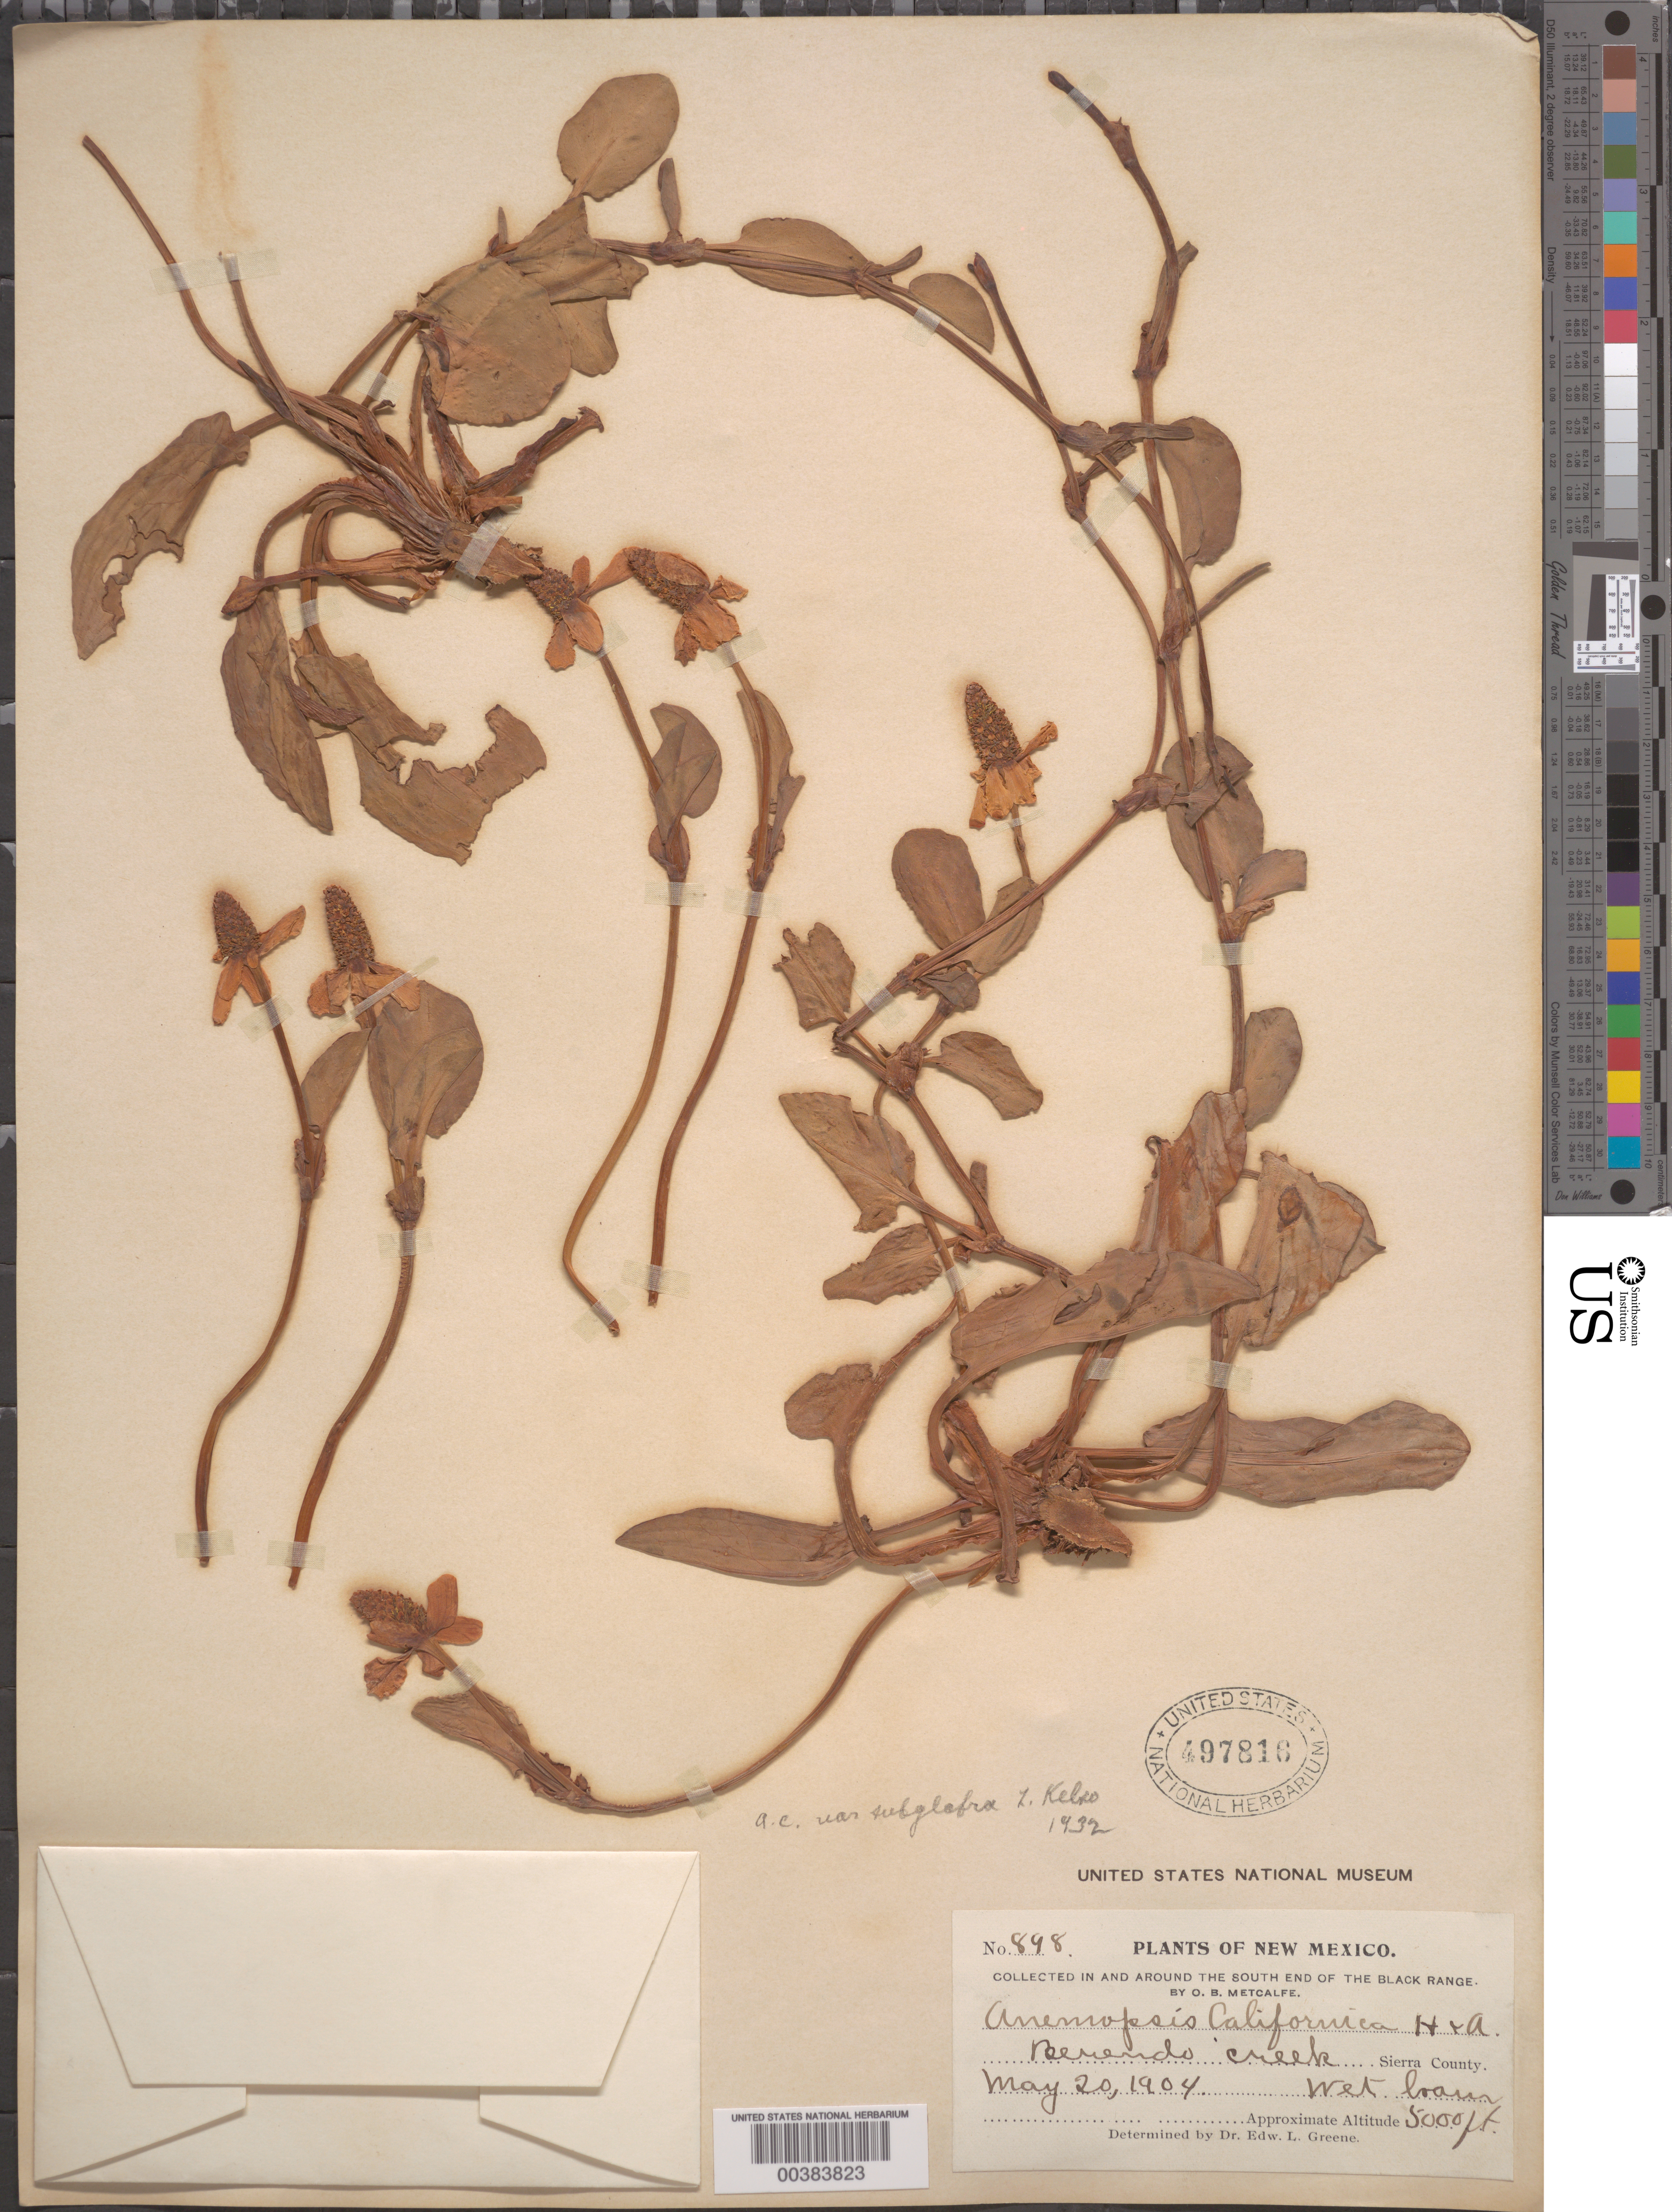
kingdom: Plantae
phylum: Tracheophyta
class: Magnoliopsida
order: Piperales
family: Saururaceae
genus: Anemopsis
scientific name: Anemopsis californica var. subglabra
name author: Kelso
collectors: O. B. Metcalfe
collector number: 898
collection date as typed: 20 May 1904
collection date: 1904-05-20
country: United States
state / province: New Mexico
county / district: Sierra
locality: Berendo creek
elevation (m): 1524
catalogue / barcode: US 497816